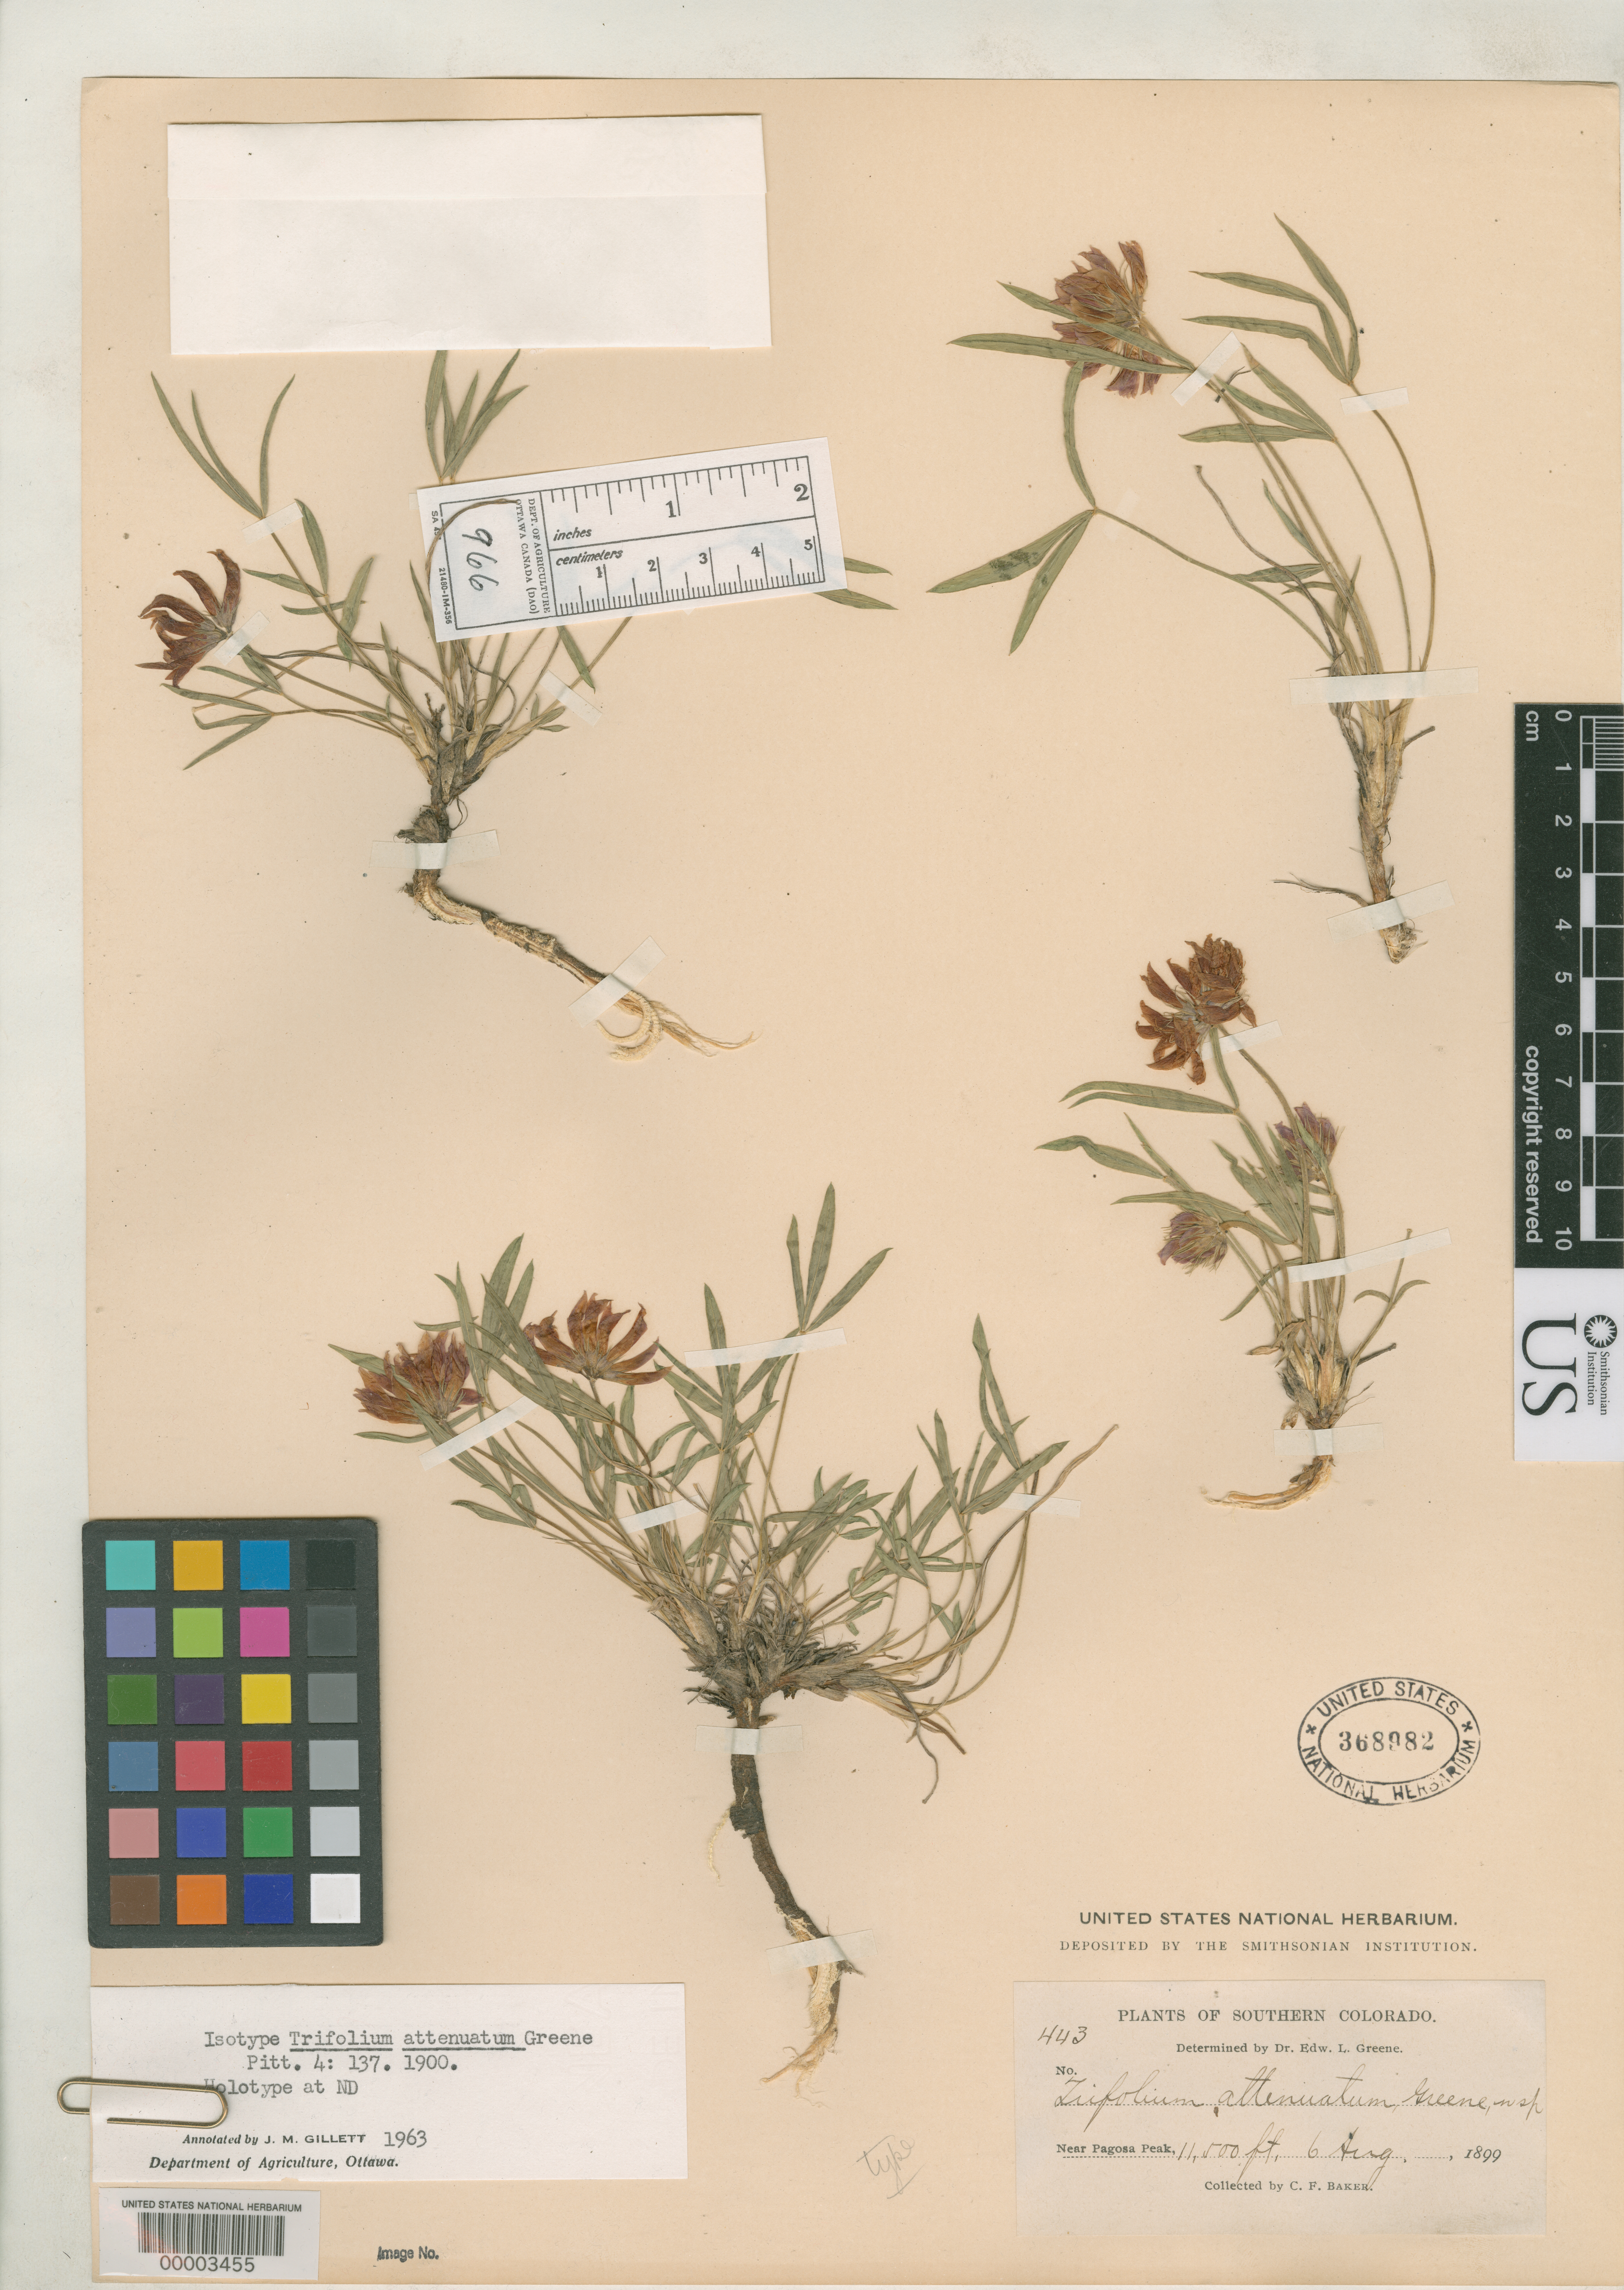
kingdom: Plantae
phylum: Tracheophyta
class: Magnoliopsida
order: Fabales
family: Fabaceae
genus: Trifolium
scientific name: Trifolium attenuatum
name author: Greene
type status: Isotype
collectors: C. F. Baker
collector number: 443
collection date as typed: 06 Aug 1899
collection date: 1899-08-06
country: United States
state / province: Colorado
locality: Mountains near Pagosa Peak.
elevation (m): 3505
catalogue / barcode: US 368982